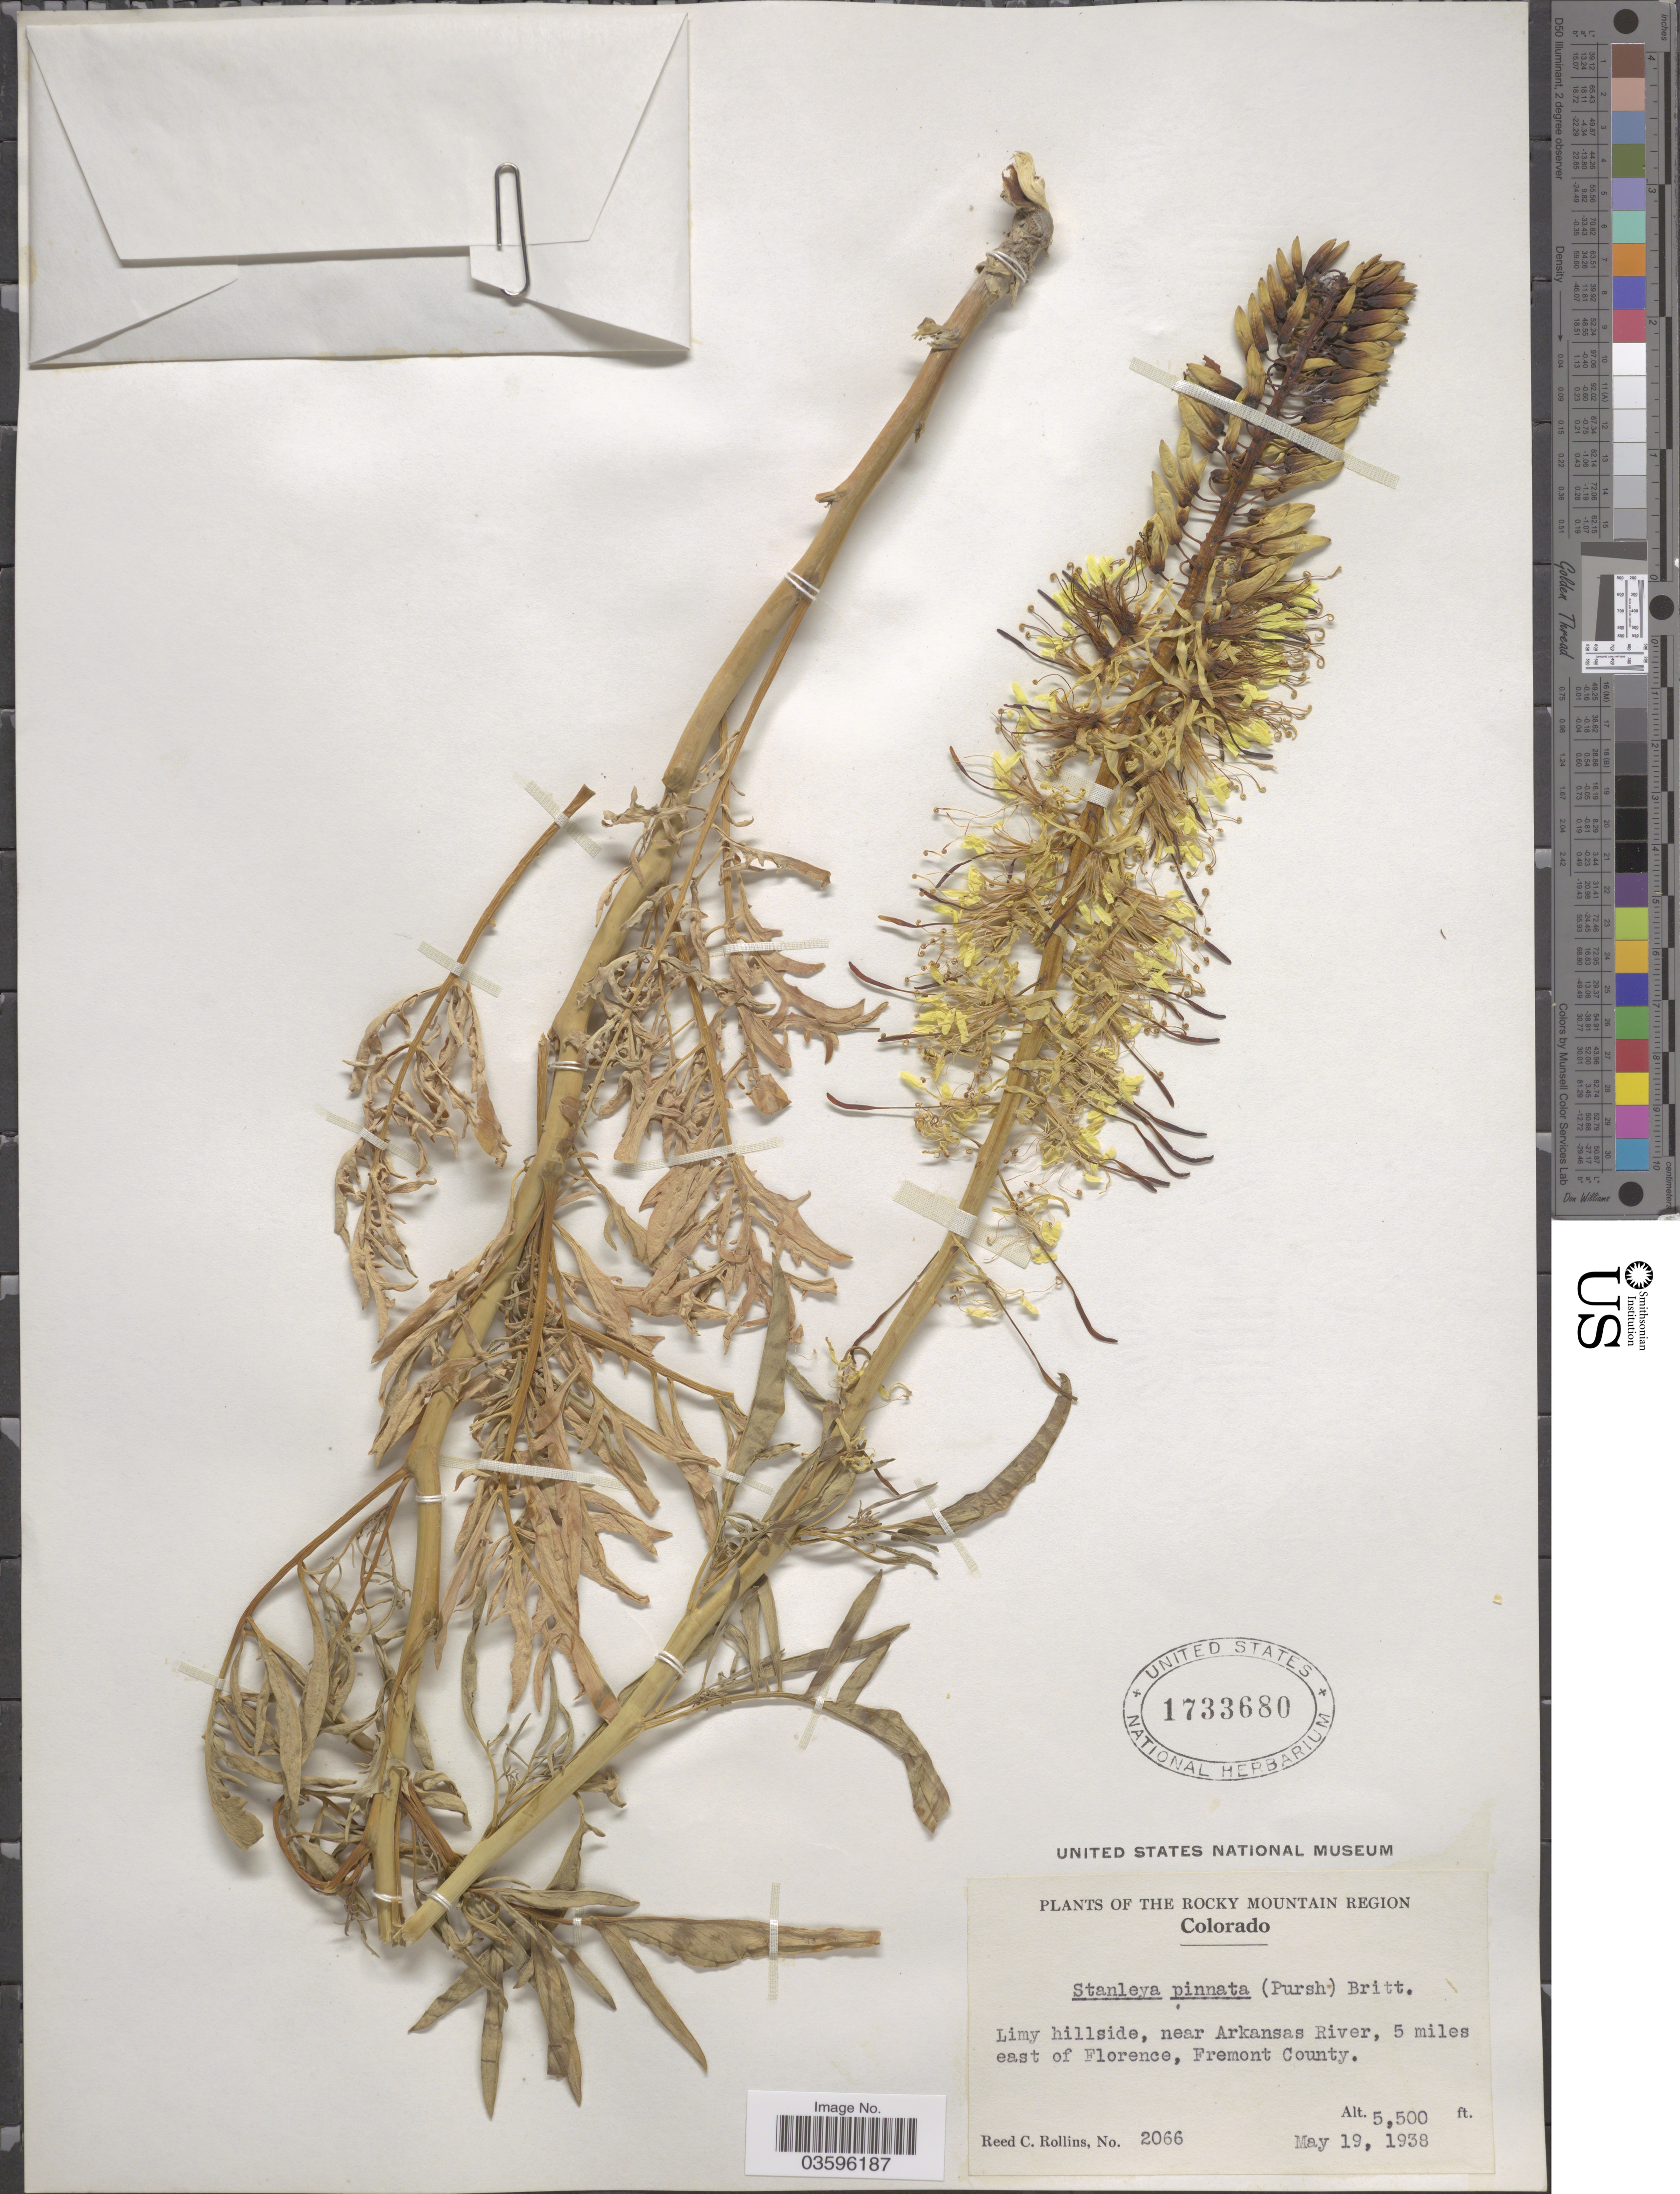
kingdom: Plantae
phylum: Tracheophyta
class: Magnoliopsida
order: Brassicales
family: Brassicaceae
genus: Stanleya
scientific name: Stanleya pinnata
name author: (Pursh) Britton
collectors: R. C. Rollins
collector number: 2066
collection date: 1938-05-19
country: United States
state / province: Colorado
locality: The Rocky Mountain Region. Limy hillside, near Arkansas River, 5 miles east of Florence, Fremont County.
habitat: limy hillside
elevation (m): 1676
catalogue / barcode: US 1733680